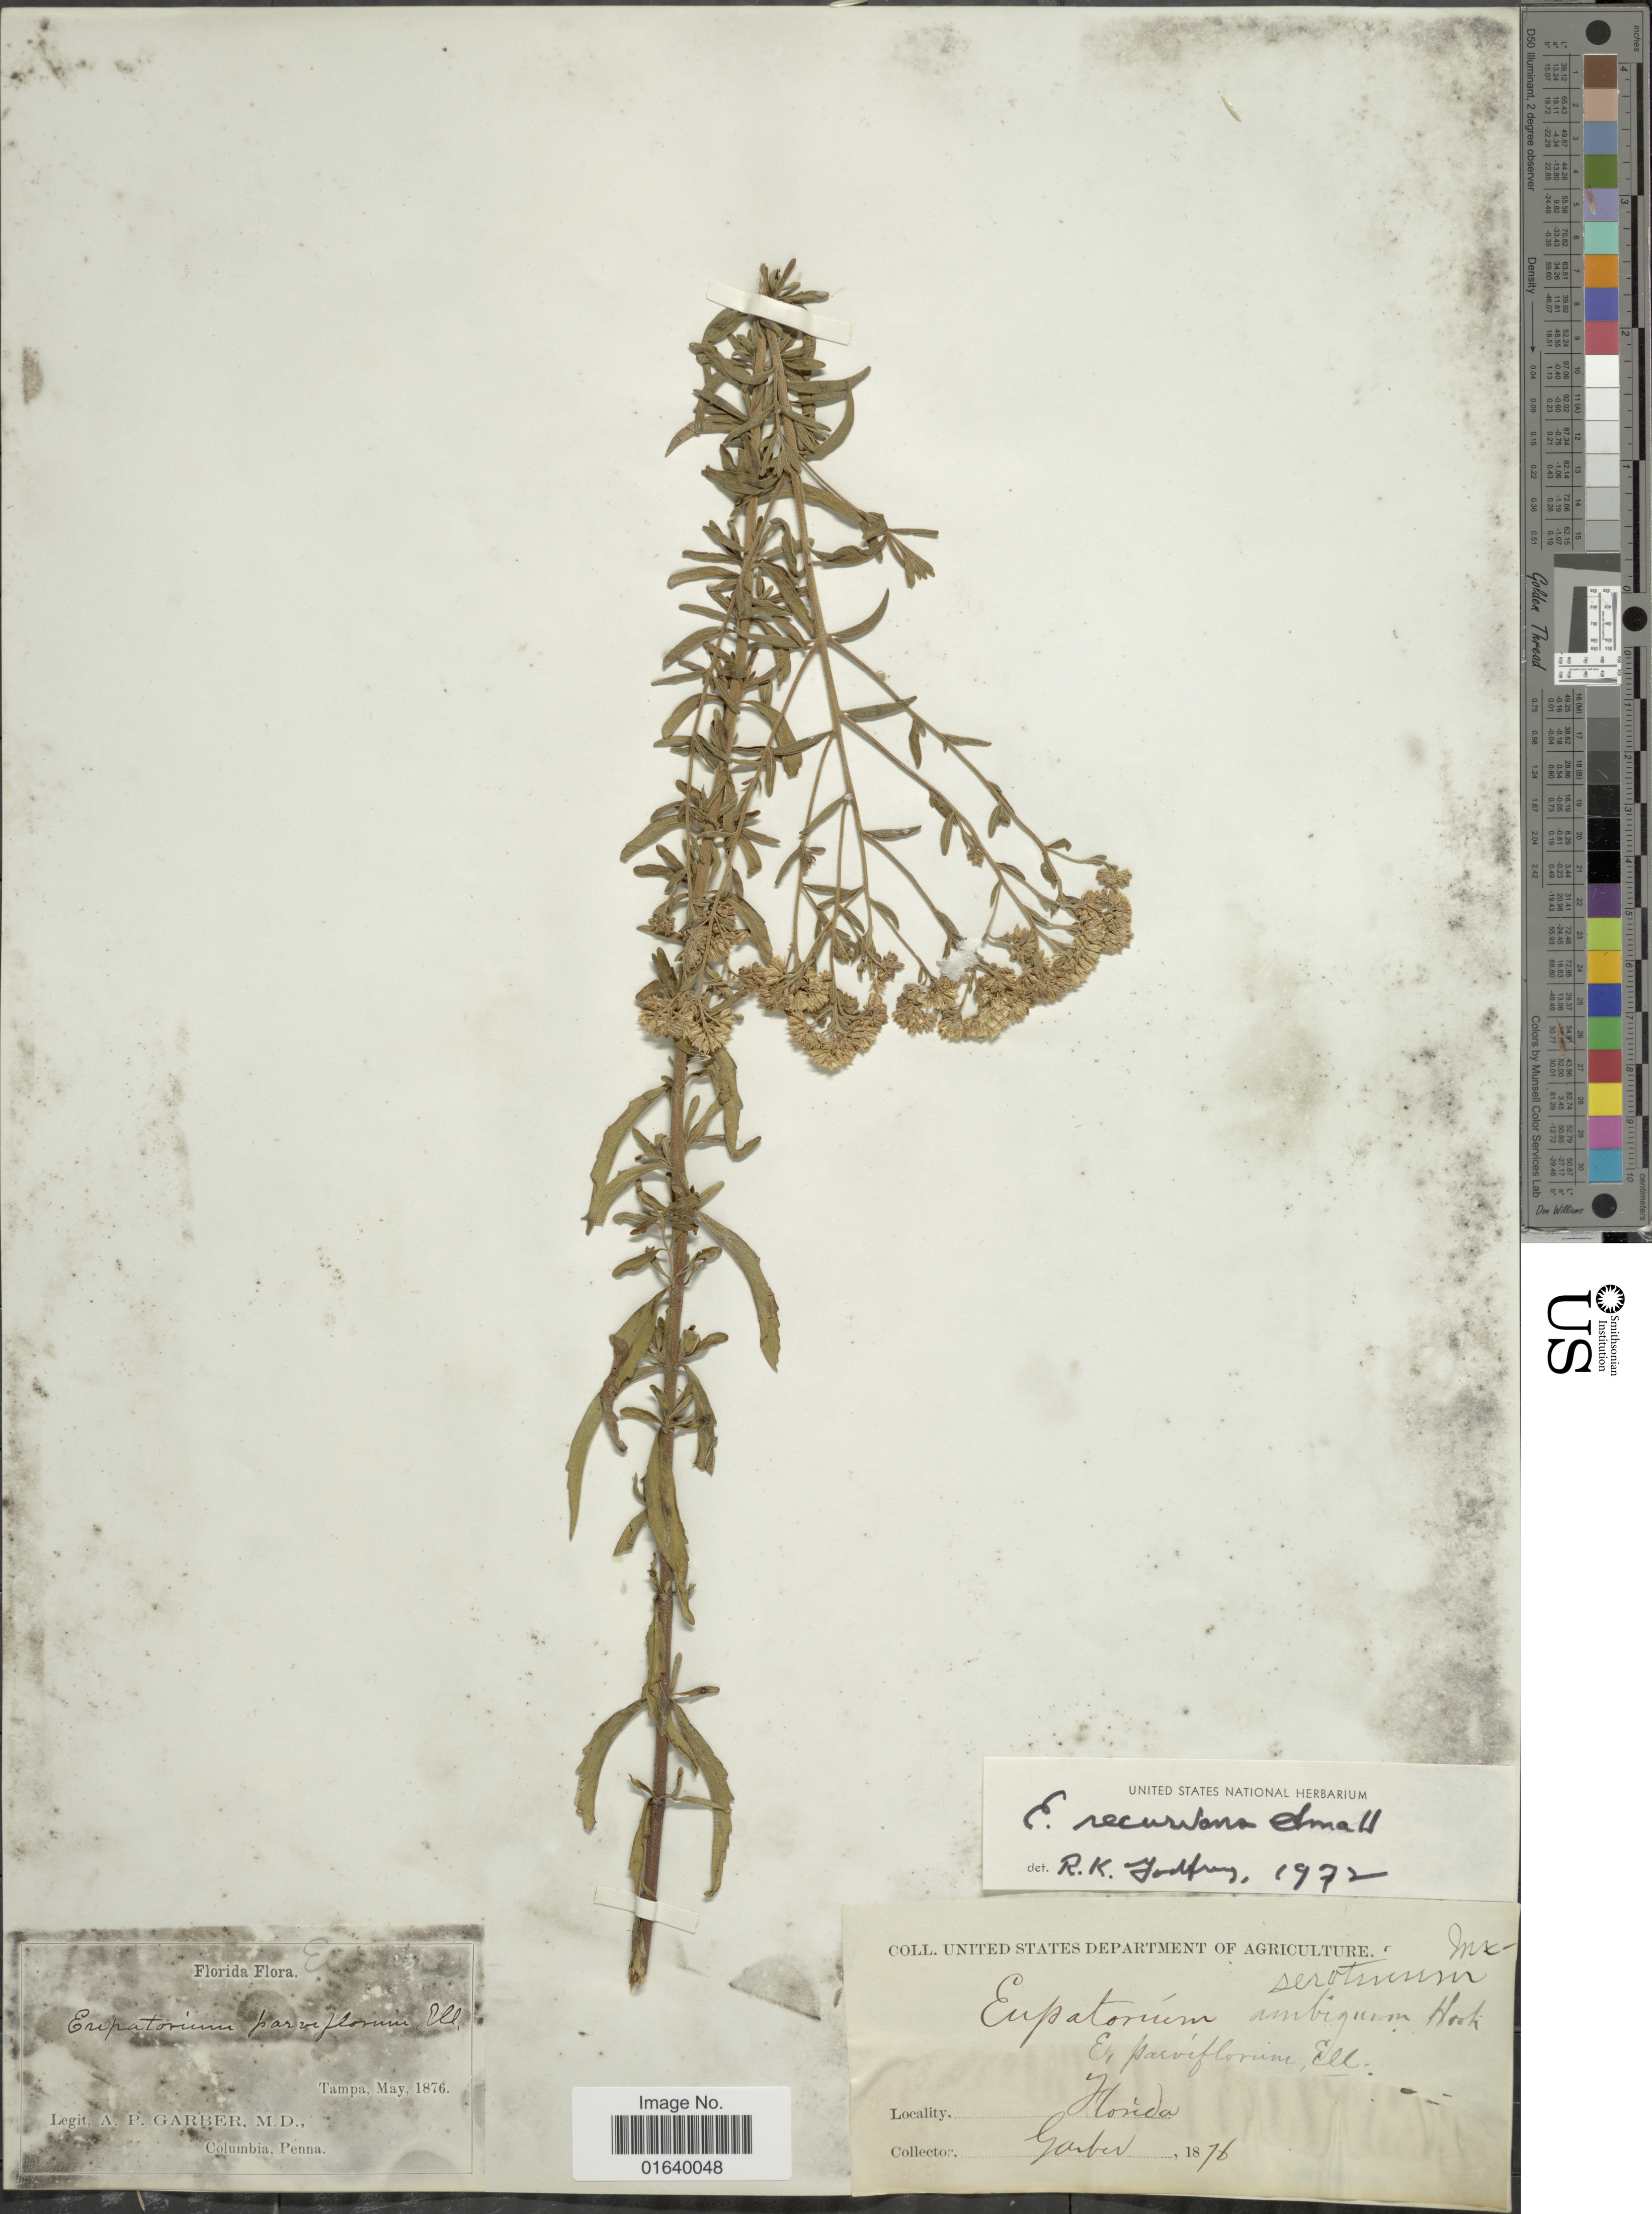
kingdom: Plantae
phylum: Tracheophyta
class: Magnoliopsida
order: Asterales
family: Asteraceae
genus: Eupatorium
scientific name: Eupatorium recurvans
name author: Small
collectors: A. P. Garber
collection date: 1876-05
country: United States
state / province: Florida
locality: Tampa